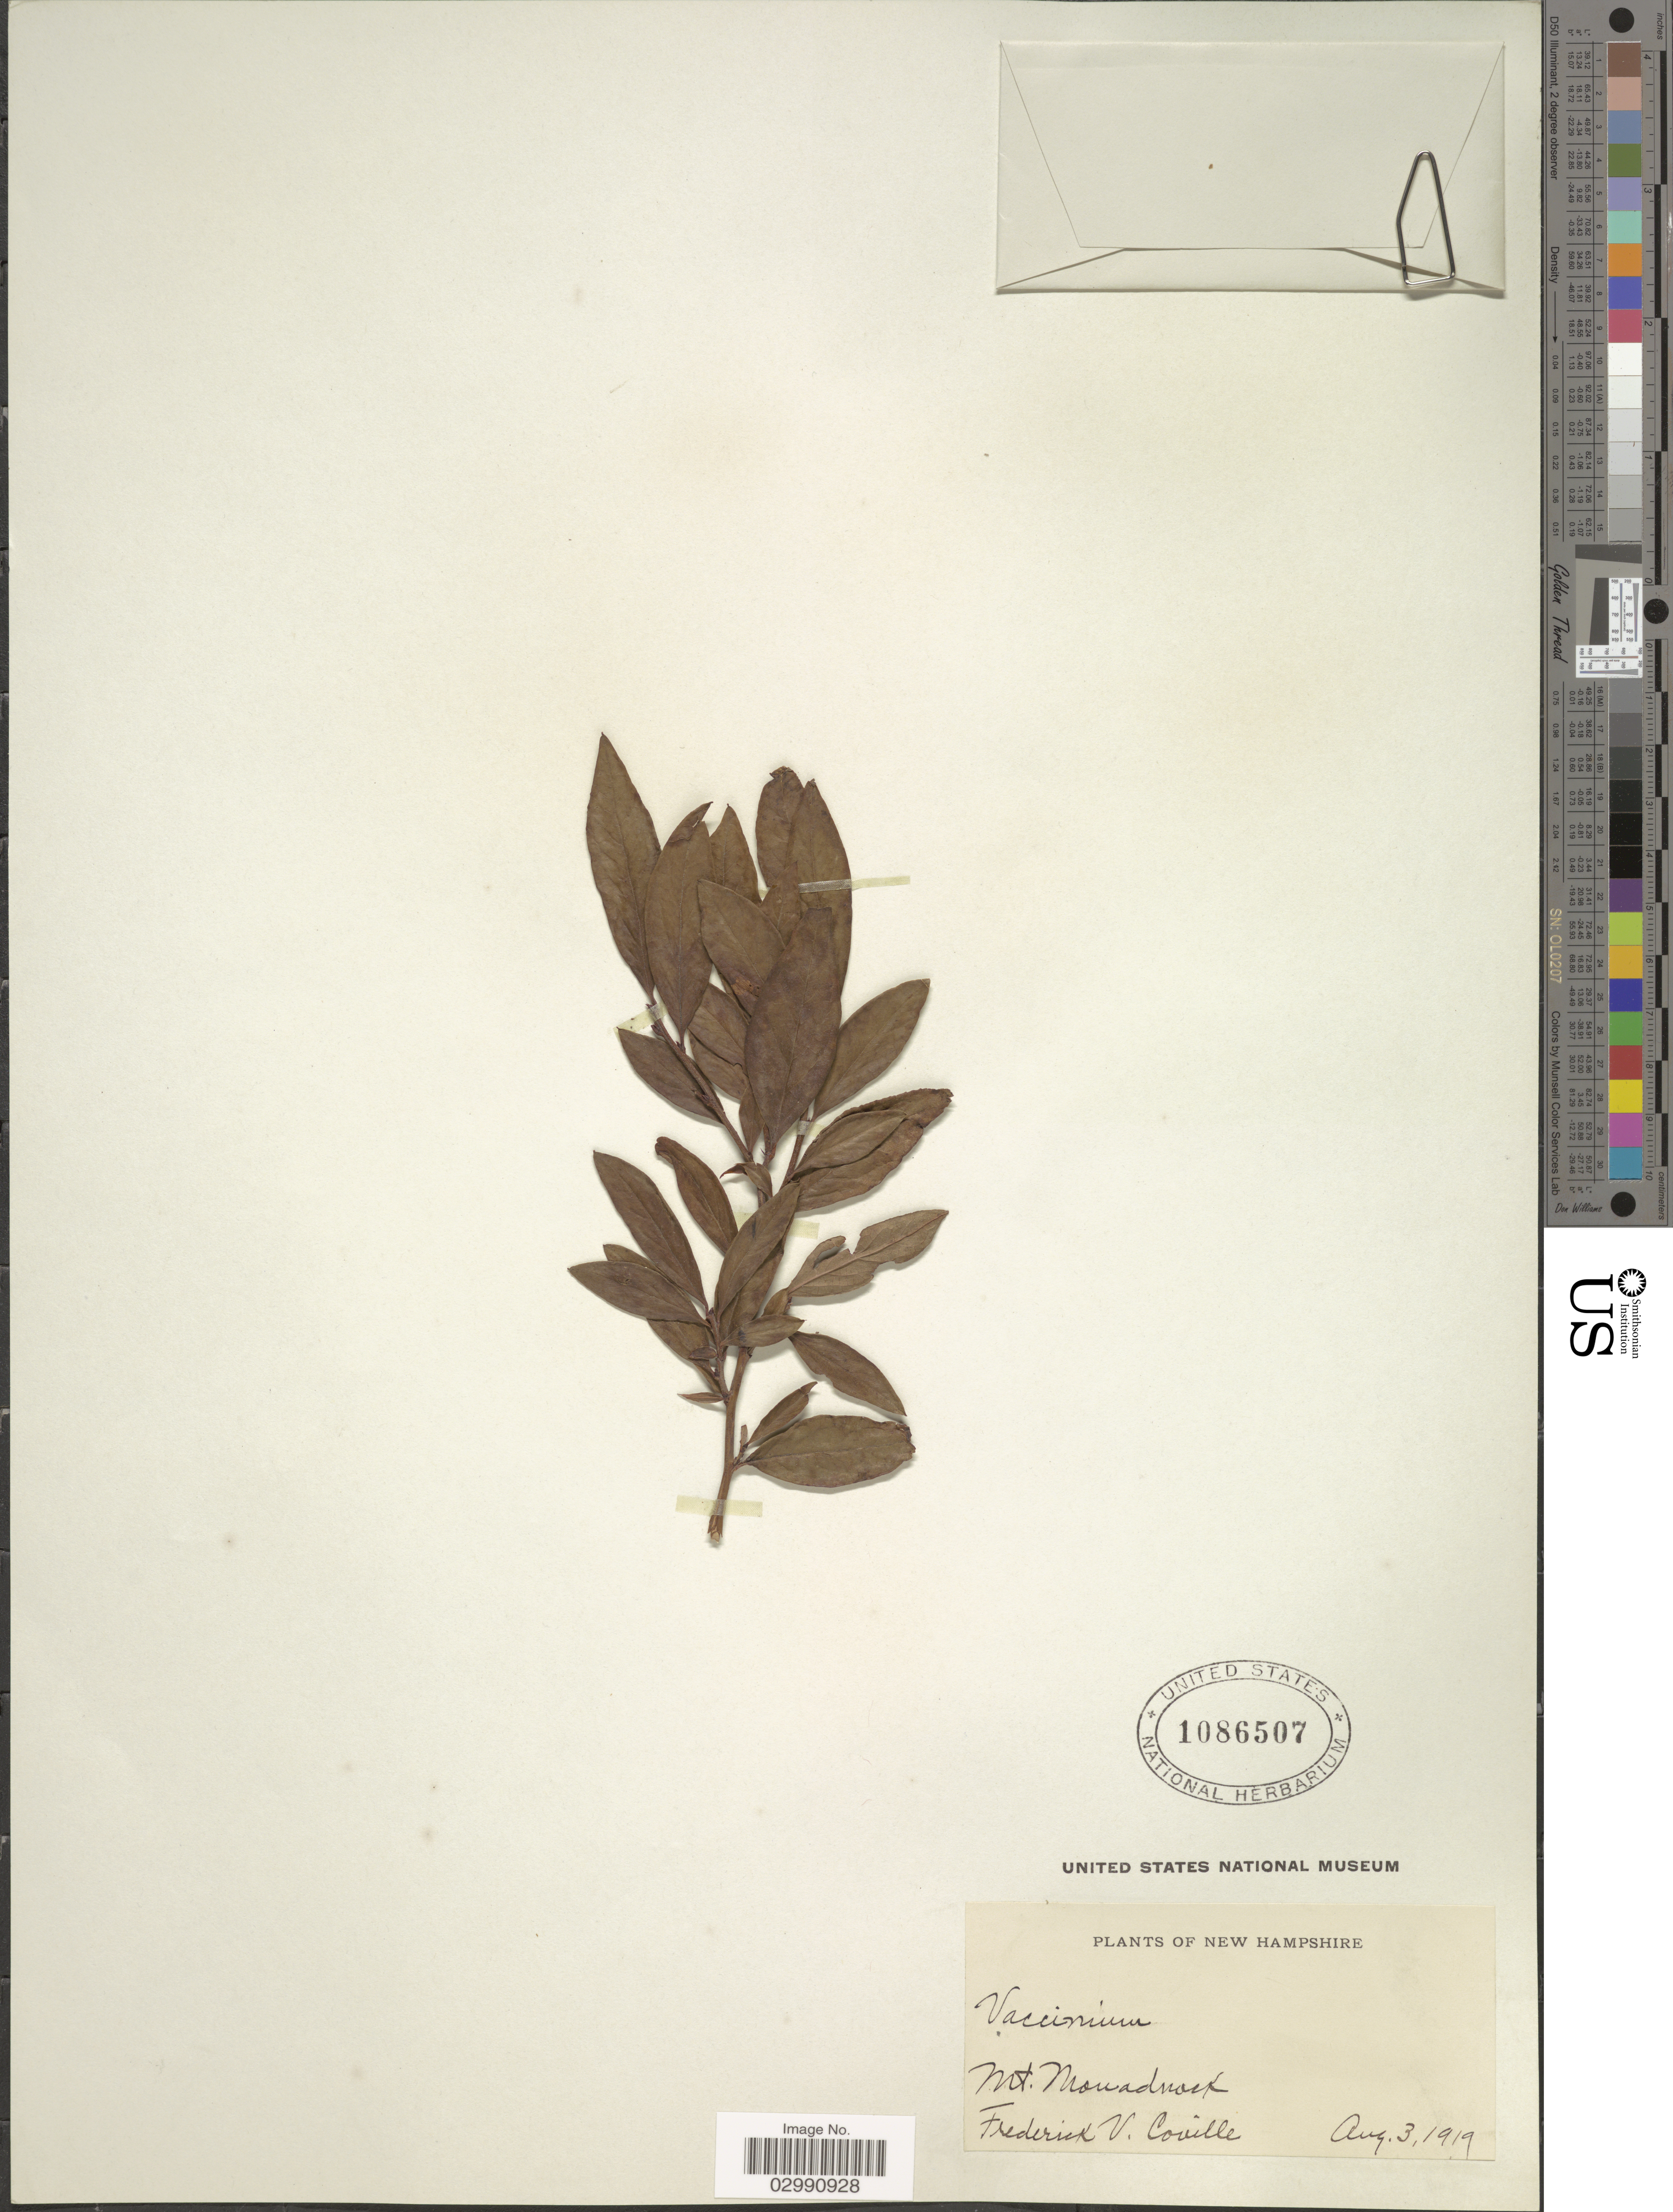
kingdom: Plantae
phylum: Tracheophyta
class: Magnoliopsida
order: Ericales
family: Ericaceae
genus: Vaccinium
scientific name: Vaccinium sp.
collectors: F. V. Coville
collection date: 1919-08-03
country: United States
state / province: New Hampshire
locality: Mt. Monadnock.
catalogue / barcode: US 1086507